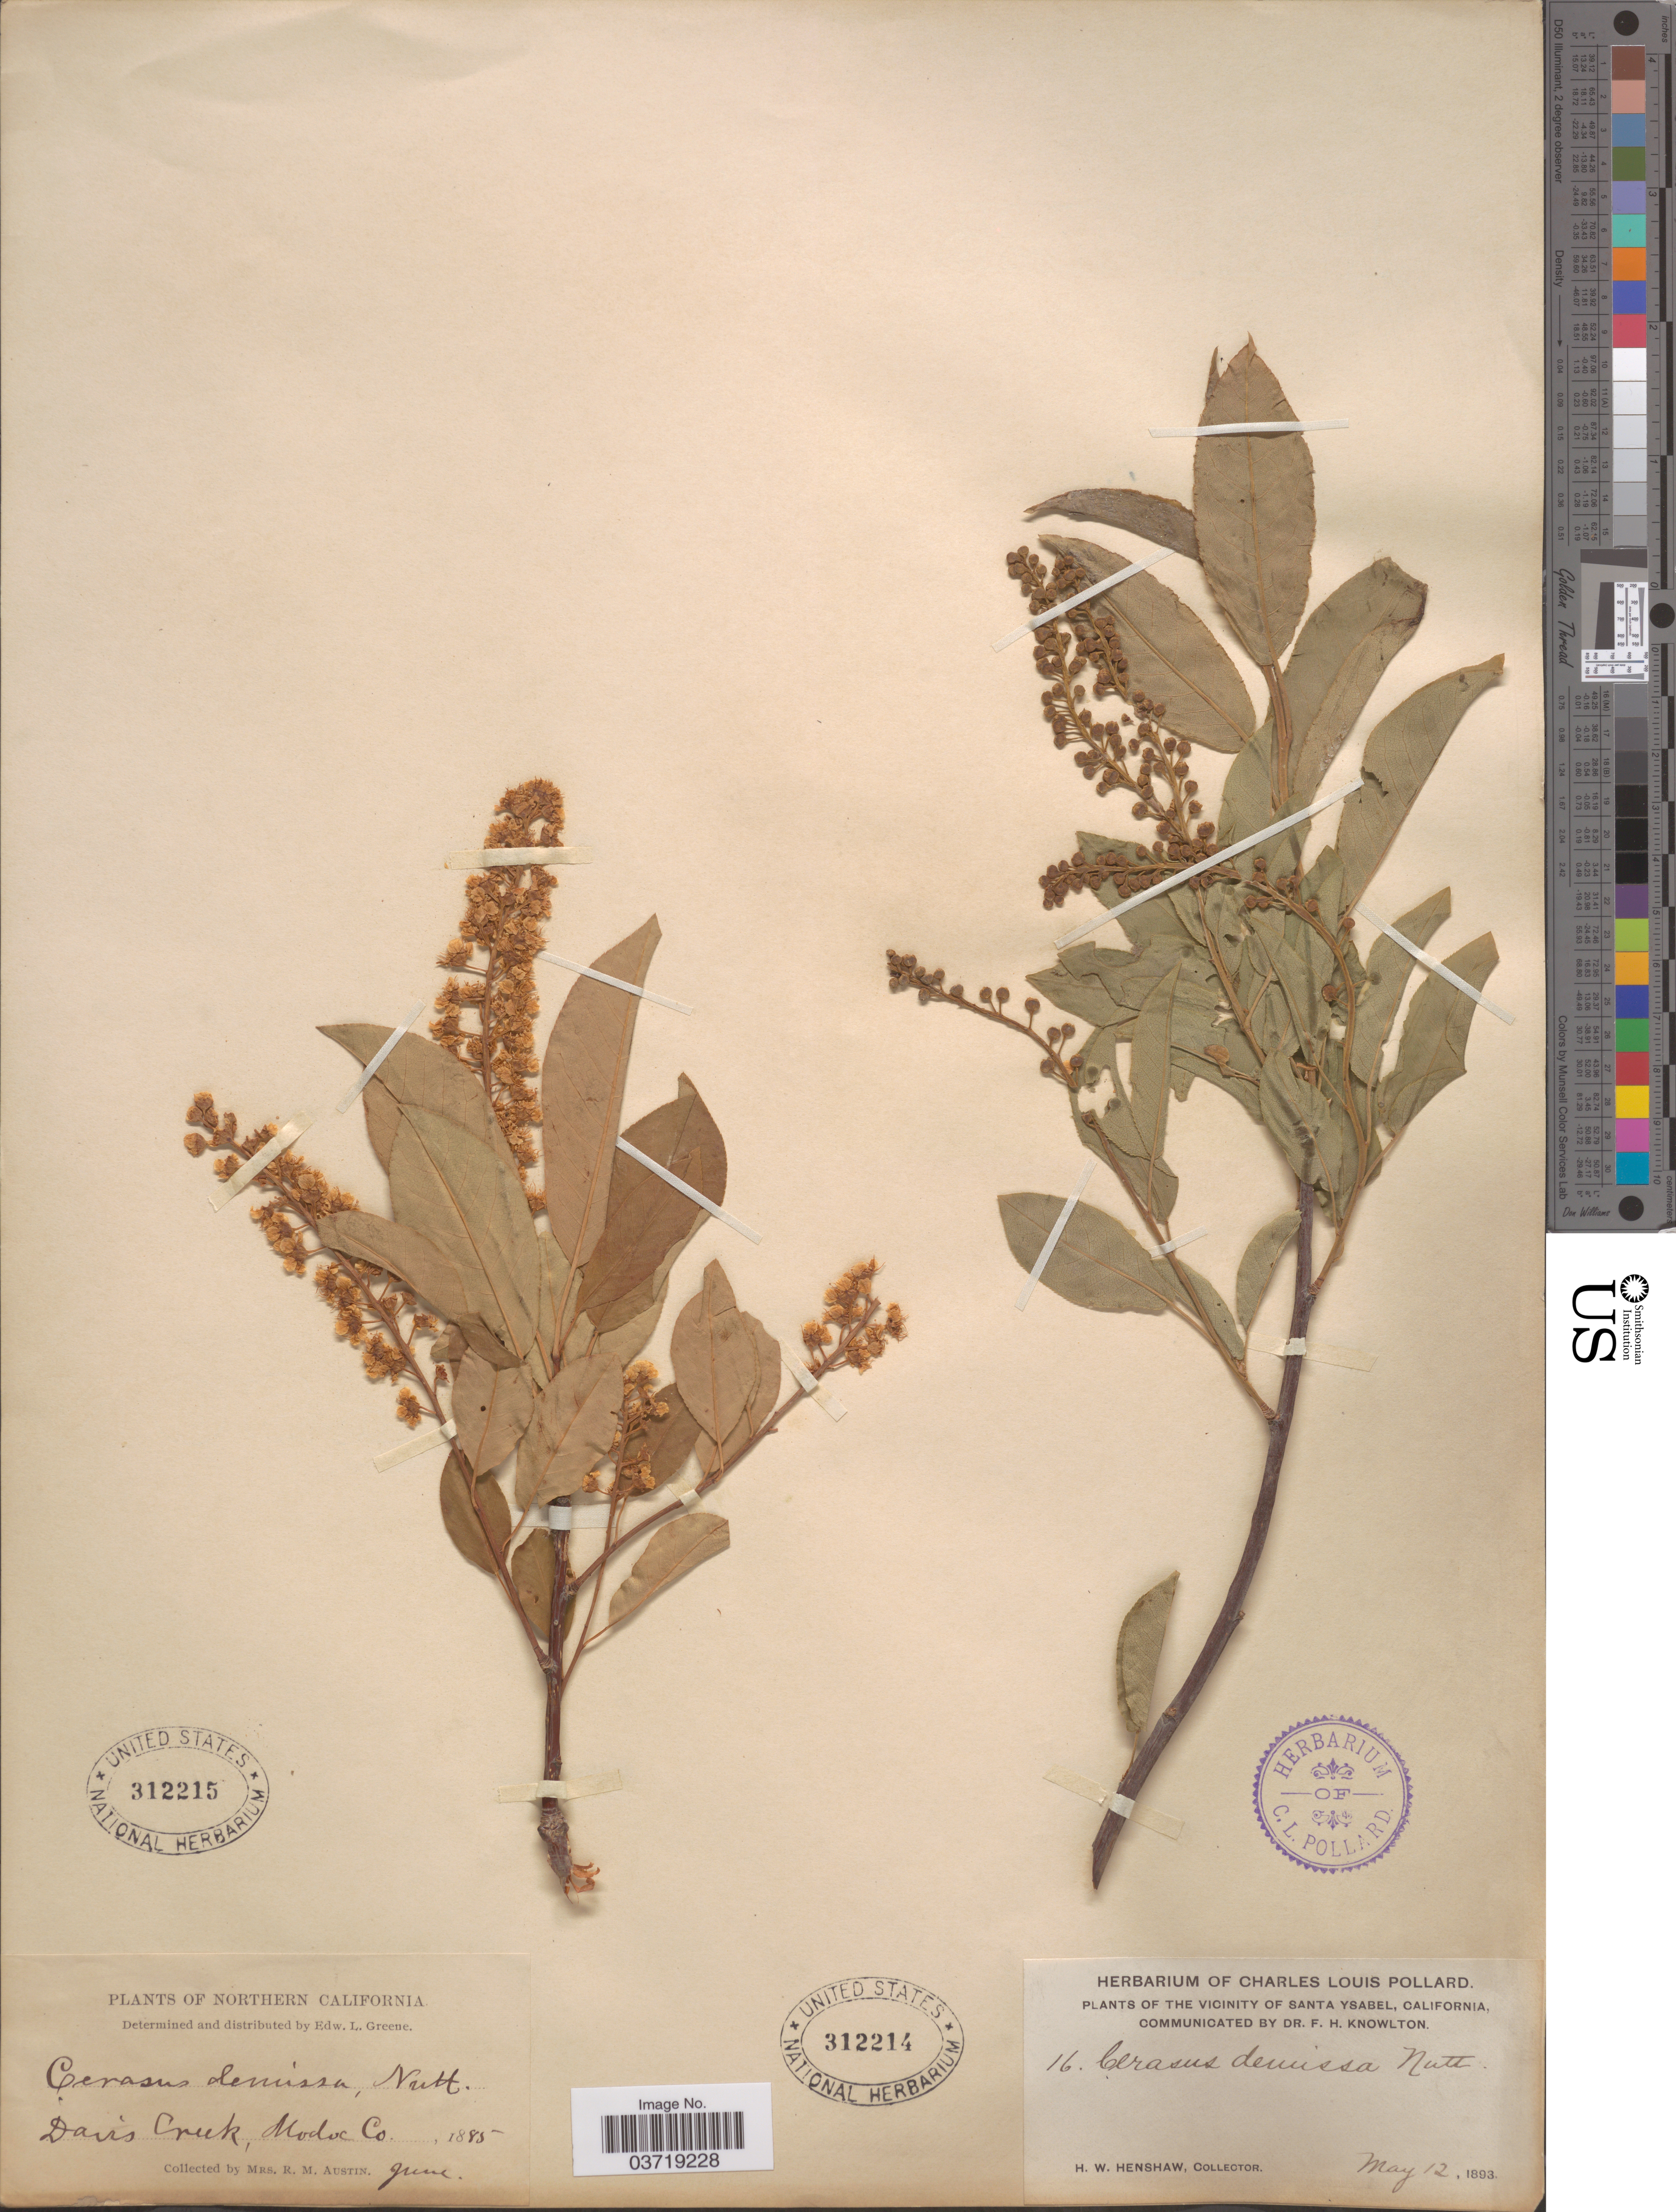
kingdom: Plantae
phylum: Tracheophyta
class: Magnoliopsida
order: Rosales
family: Rosaceae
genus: Prunus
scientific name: Prunus virginiana var. demissa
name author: (Nutt.) Torr.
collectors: H. Henshaw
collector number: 16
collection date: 1893-05-12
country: United States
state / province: California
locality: The Vicinity of Santa Ysabel.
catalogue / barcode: US 312214-2